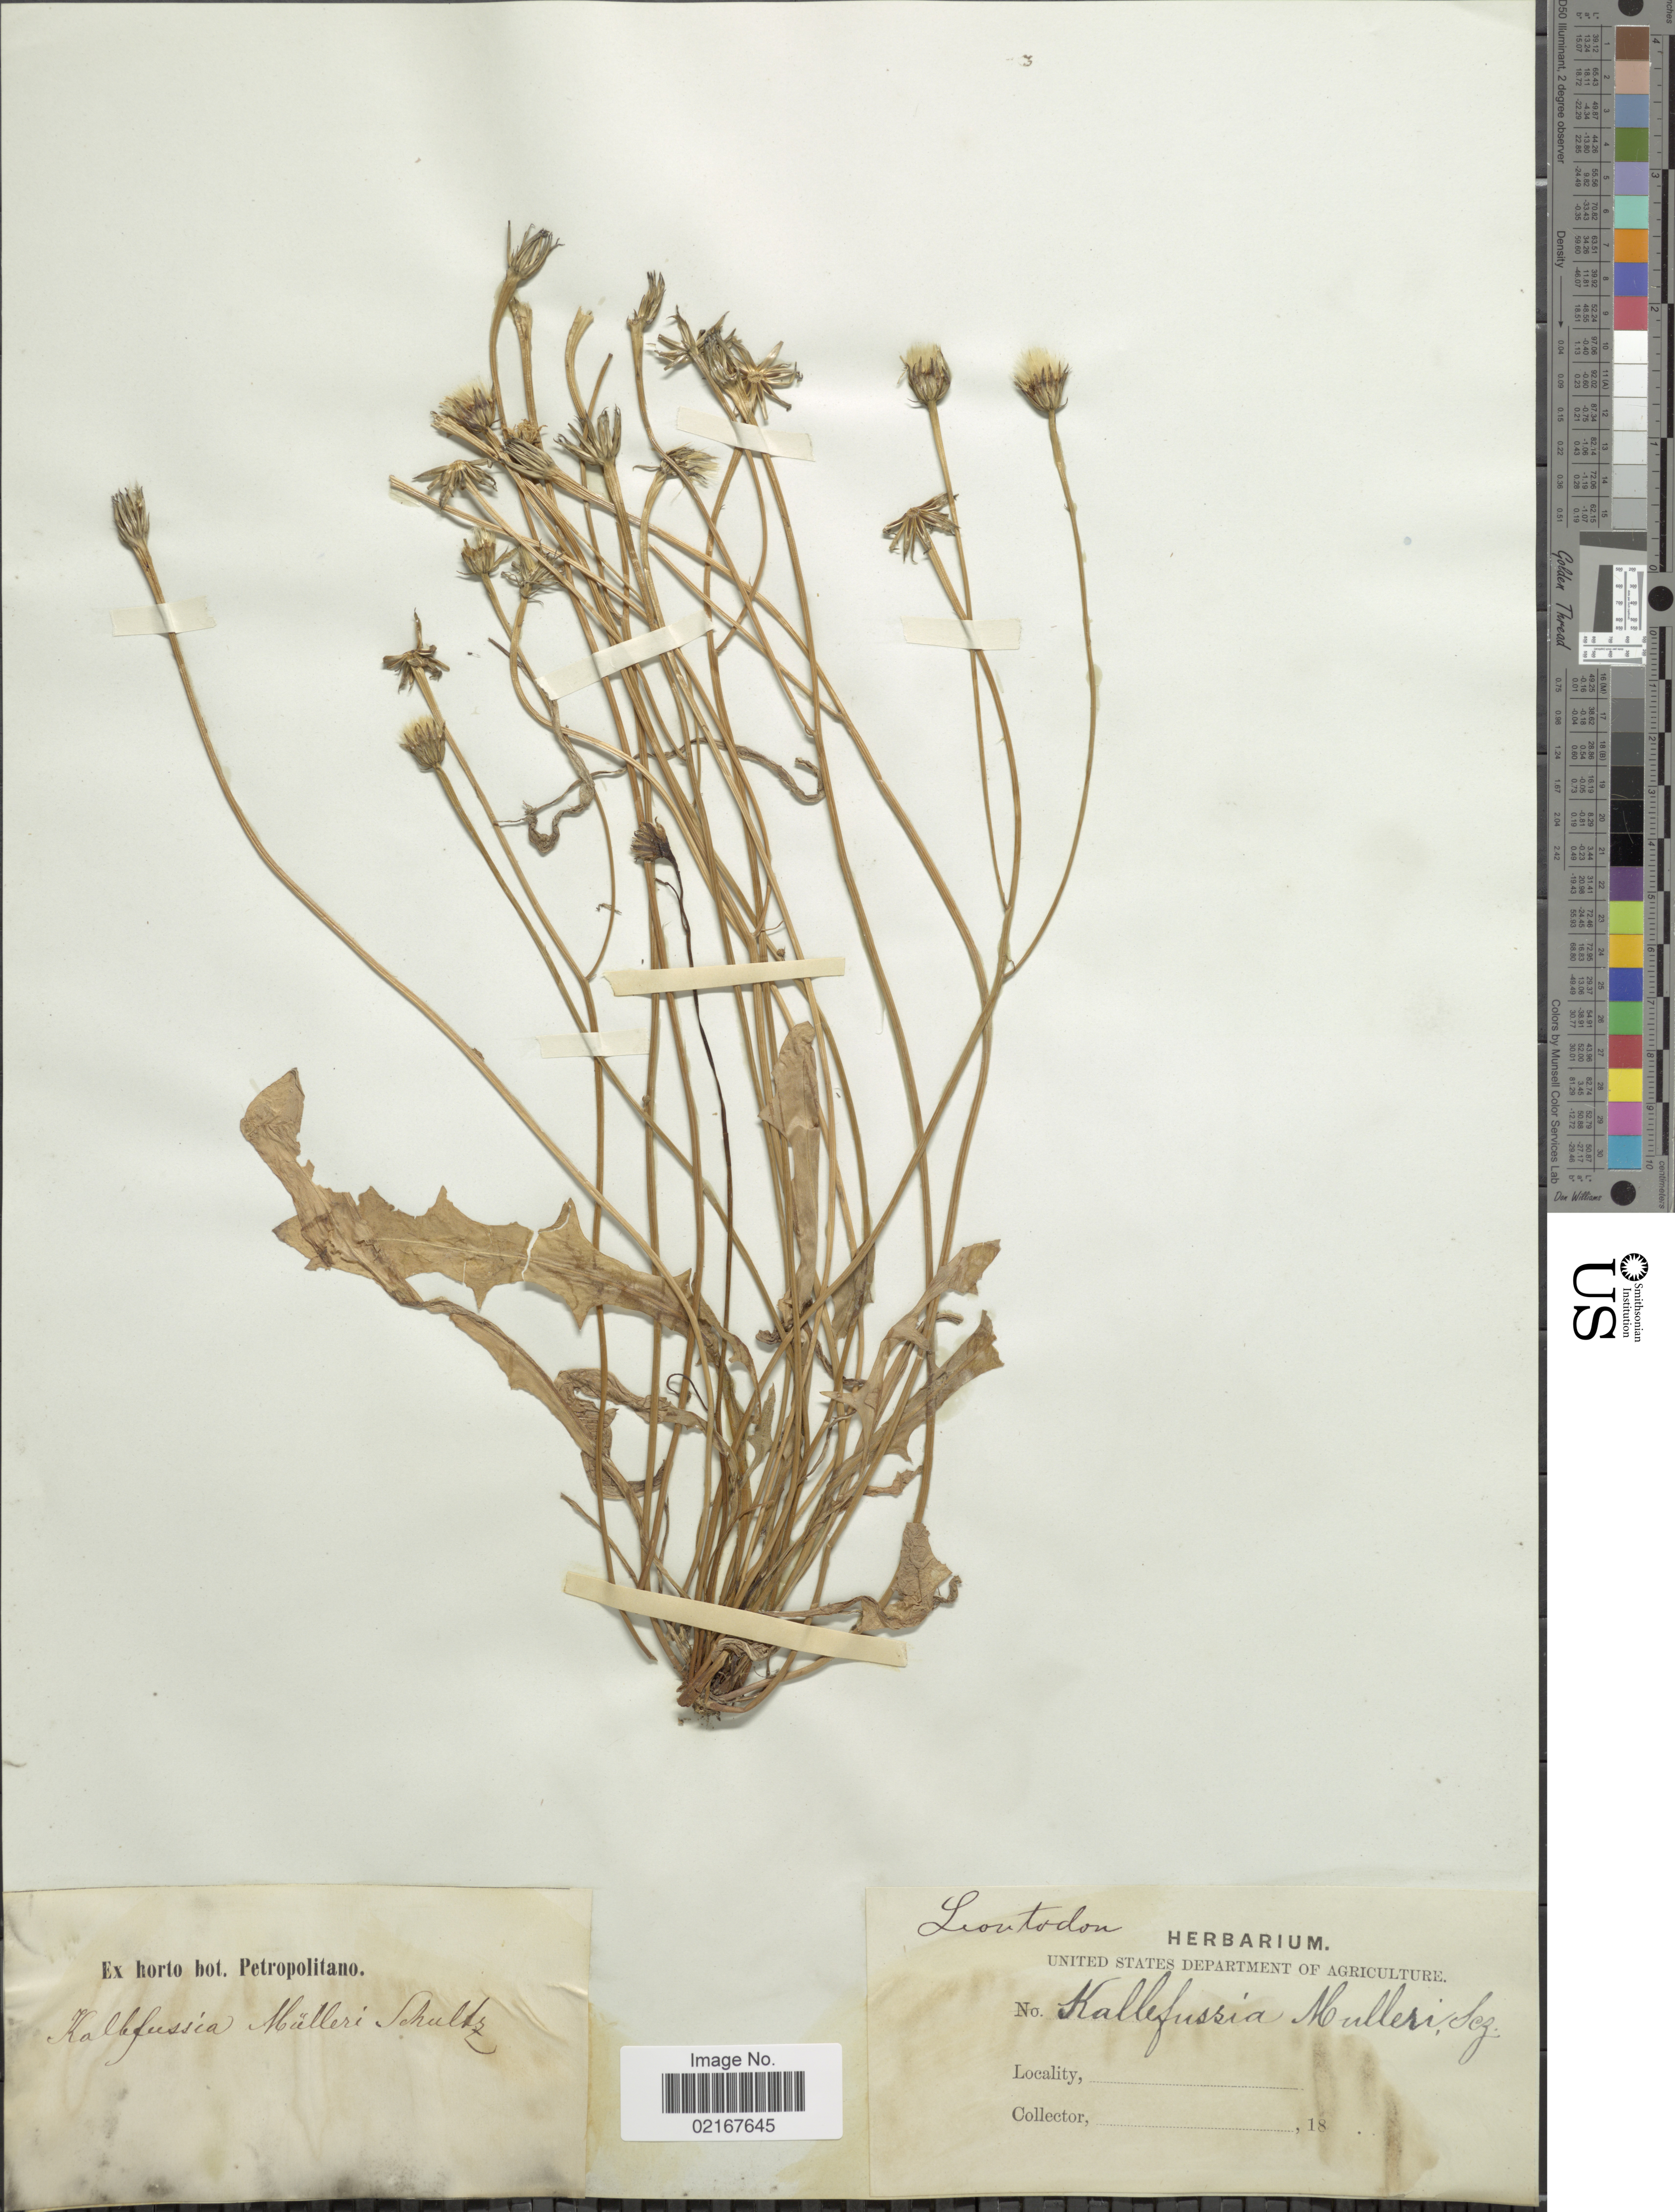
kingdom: Plantae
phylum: Tracheophyta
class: Magnoliopsida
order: Asterales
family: Asteraceae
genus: Scorzoneroides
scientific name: Scorzoneroides muelleri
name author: (Sch. Bip.) Greuter & Talavera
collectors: ex Horto Bot. Petropolitano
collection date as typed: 18